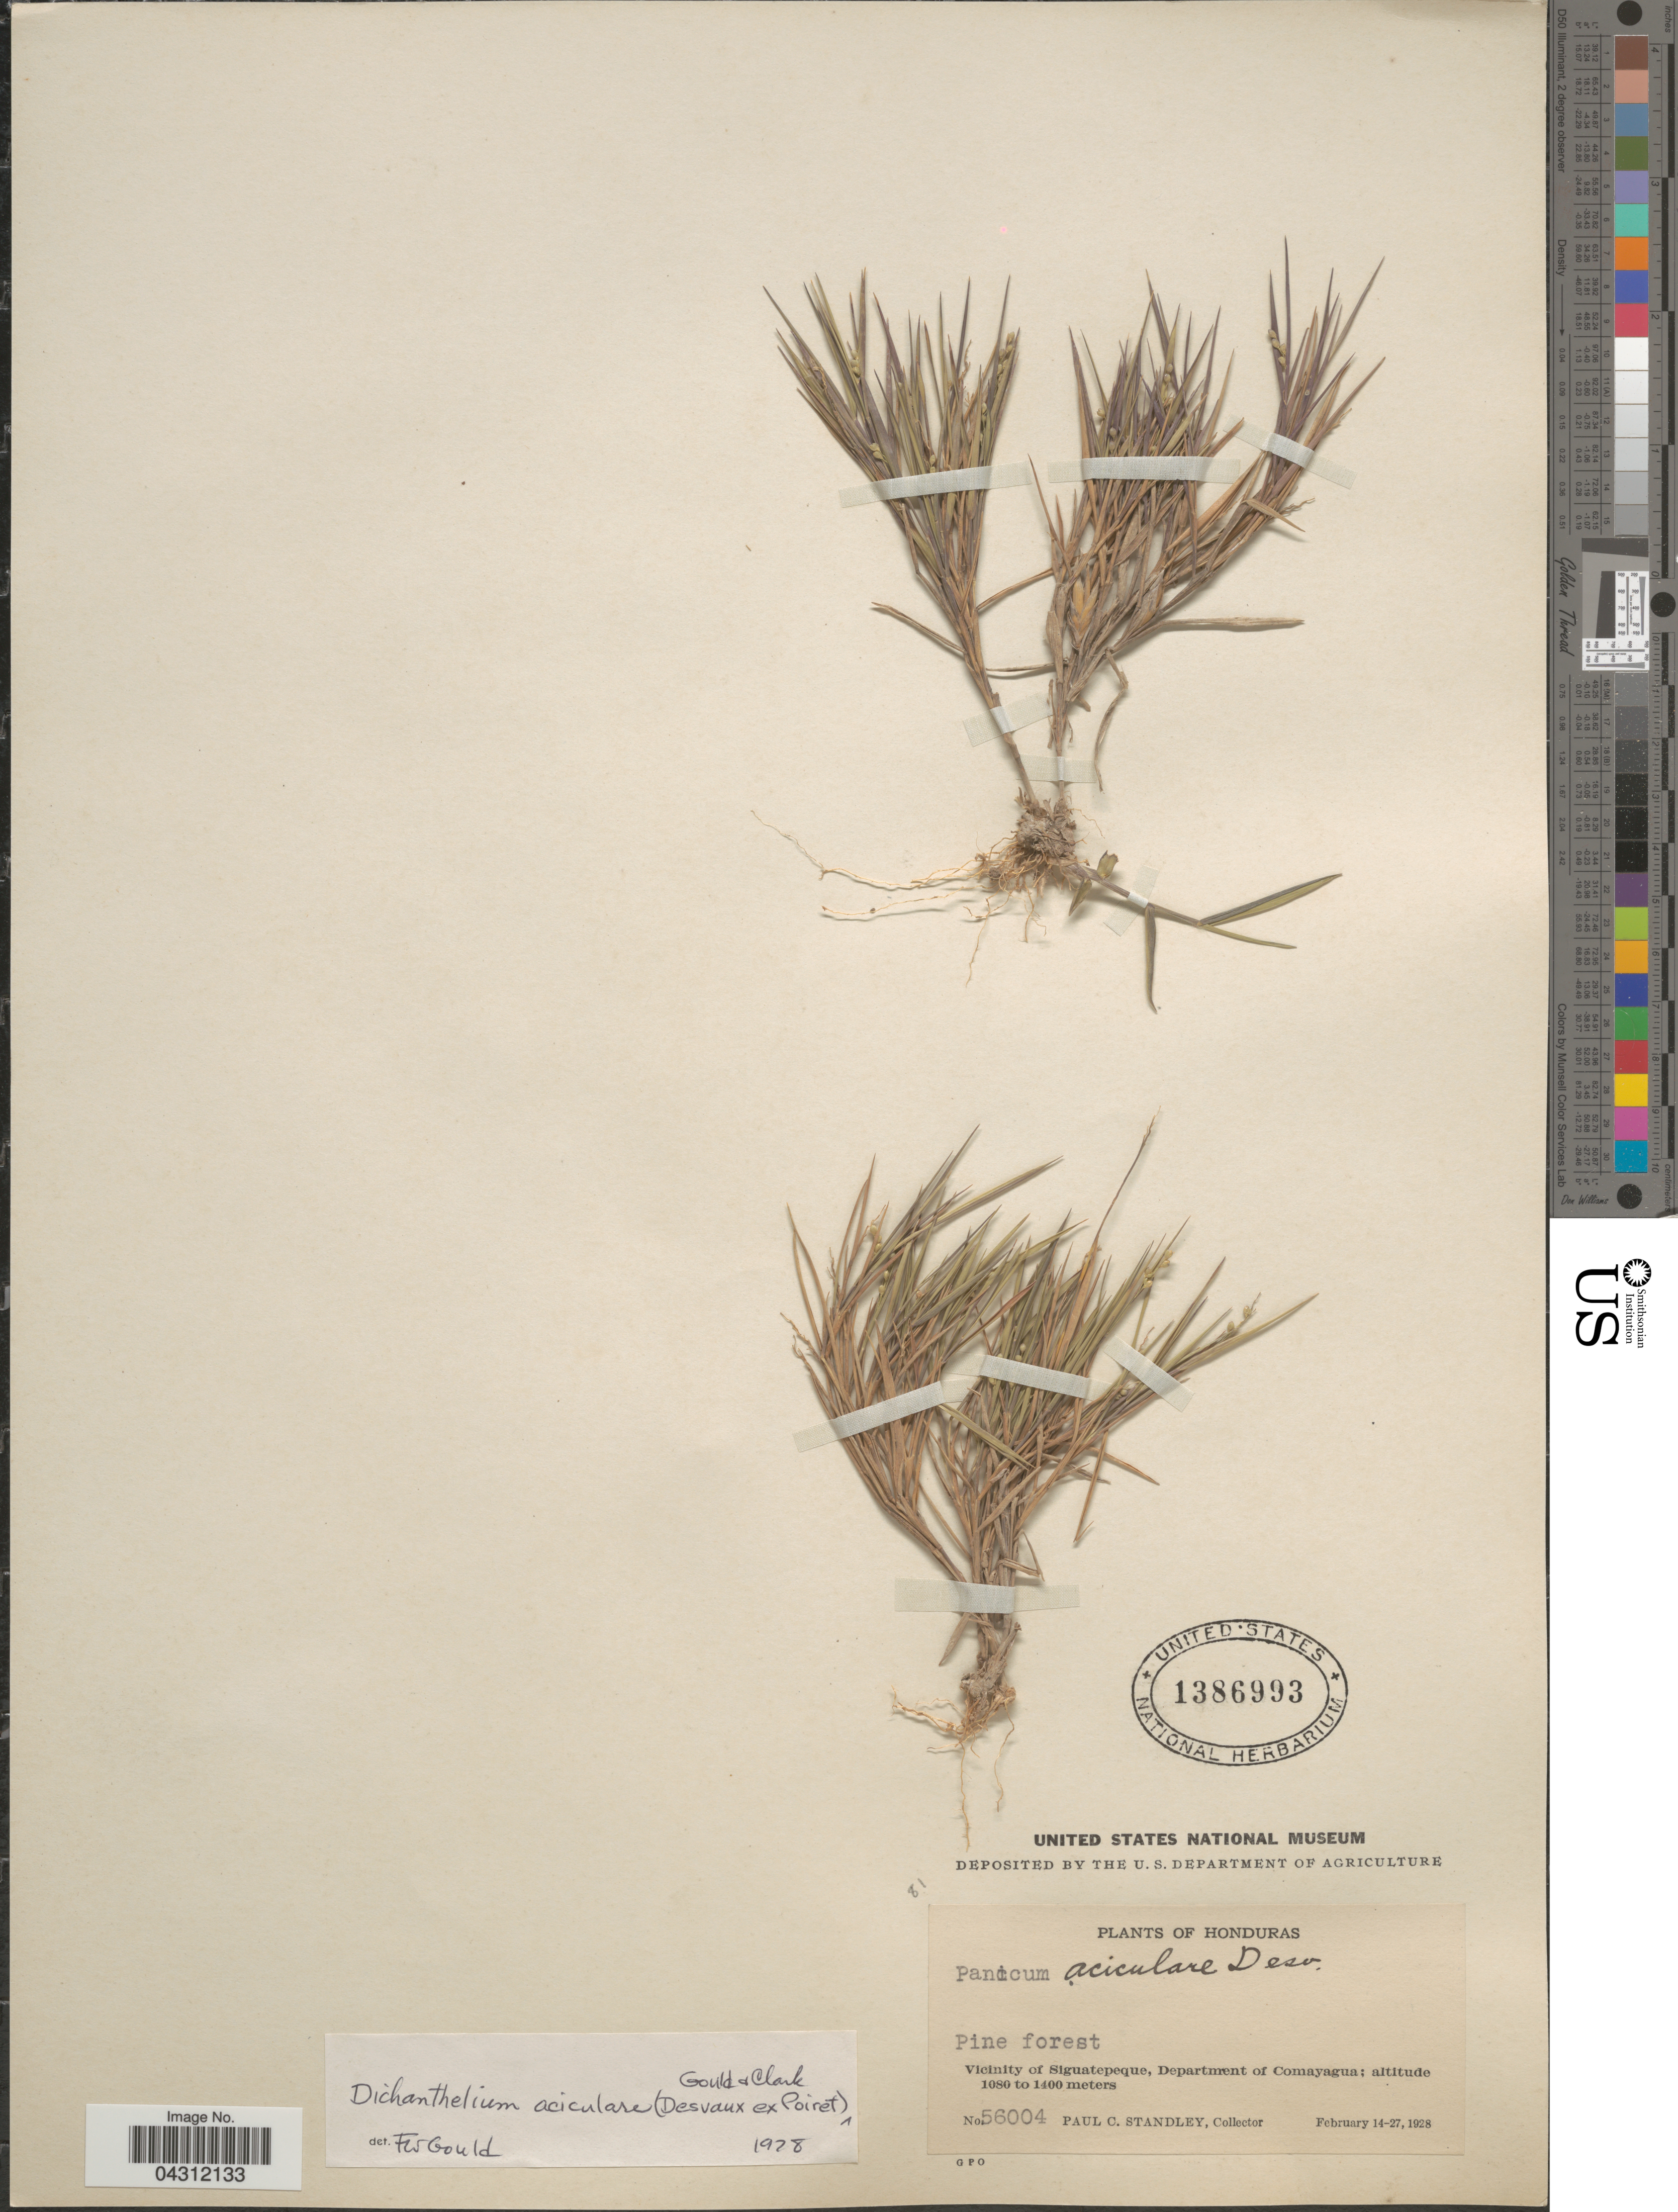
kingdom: Plantae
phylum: Tracheophyta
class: Liliopsida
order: Poales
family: Poaceae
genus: Dichanthelium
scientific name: Dichanthelium aciculare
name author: (Desv. ex Poir.) Gould & C.A. Clark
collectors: P. C. Standley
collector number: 56004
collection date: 1928-02-14/1928-02-27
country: Honduras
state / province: Comayagua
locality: Vicinity of Siguatepeque, Department of Comayagua.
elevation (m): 1080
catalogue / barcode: US 1386993